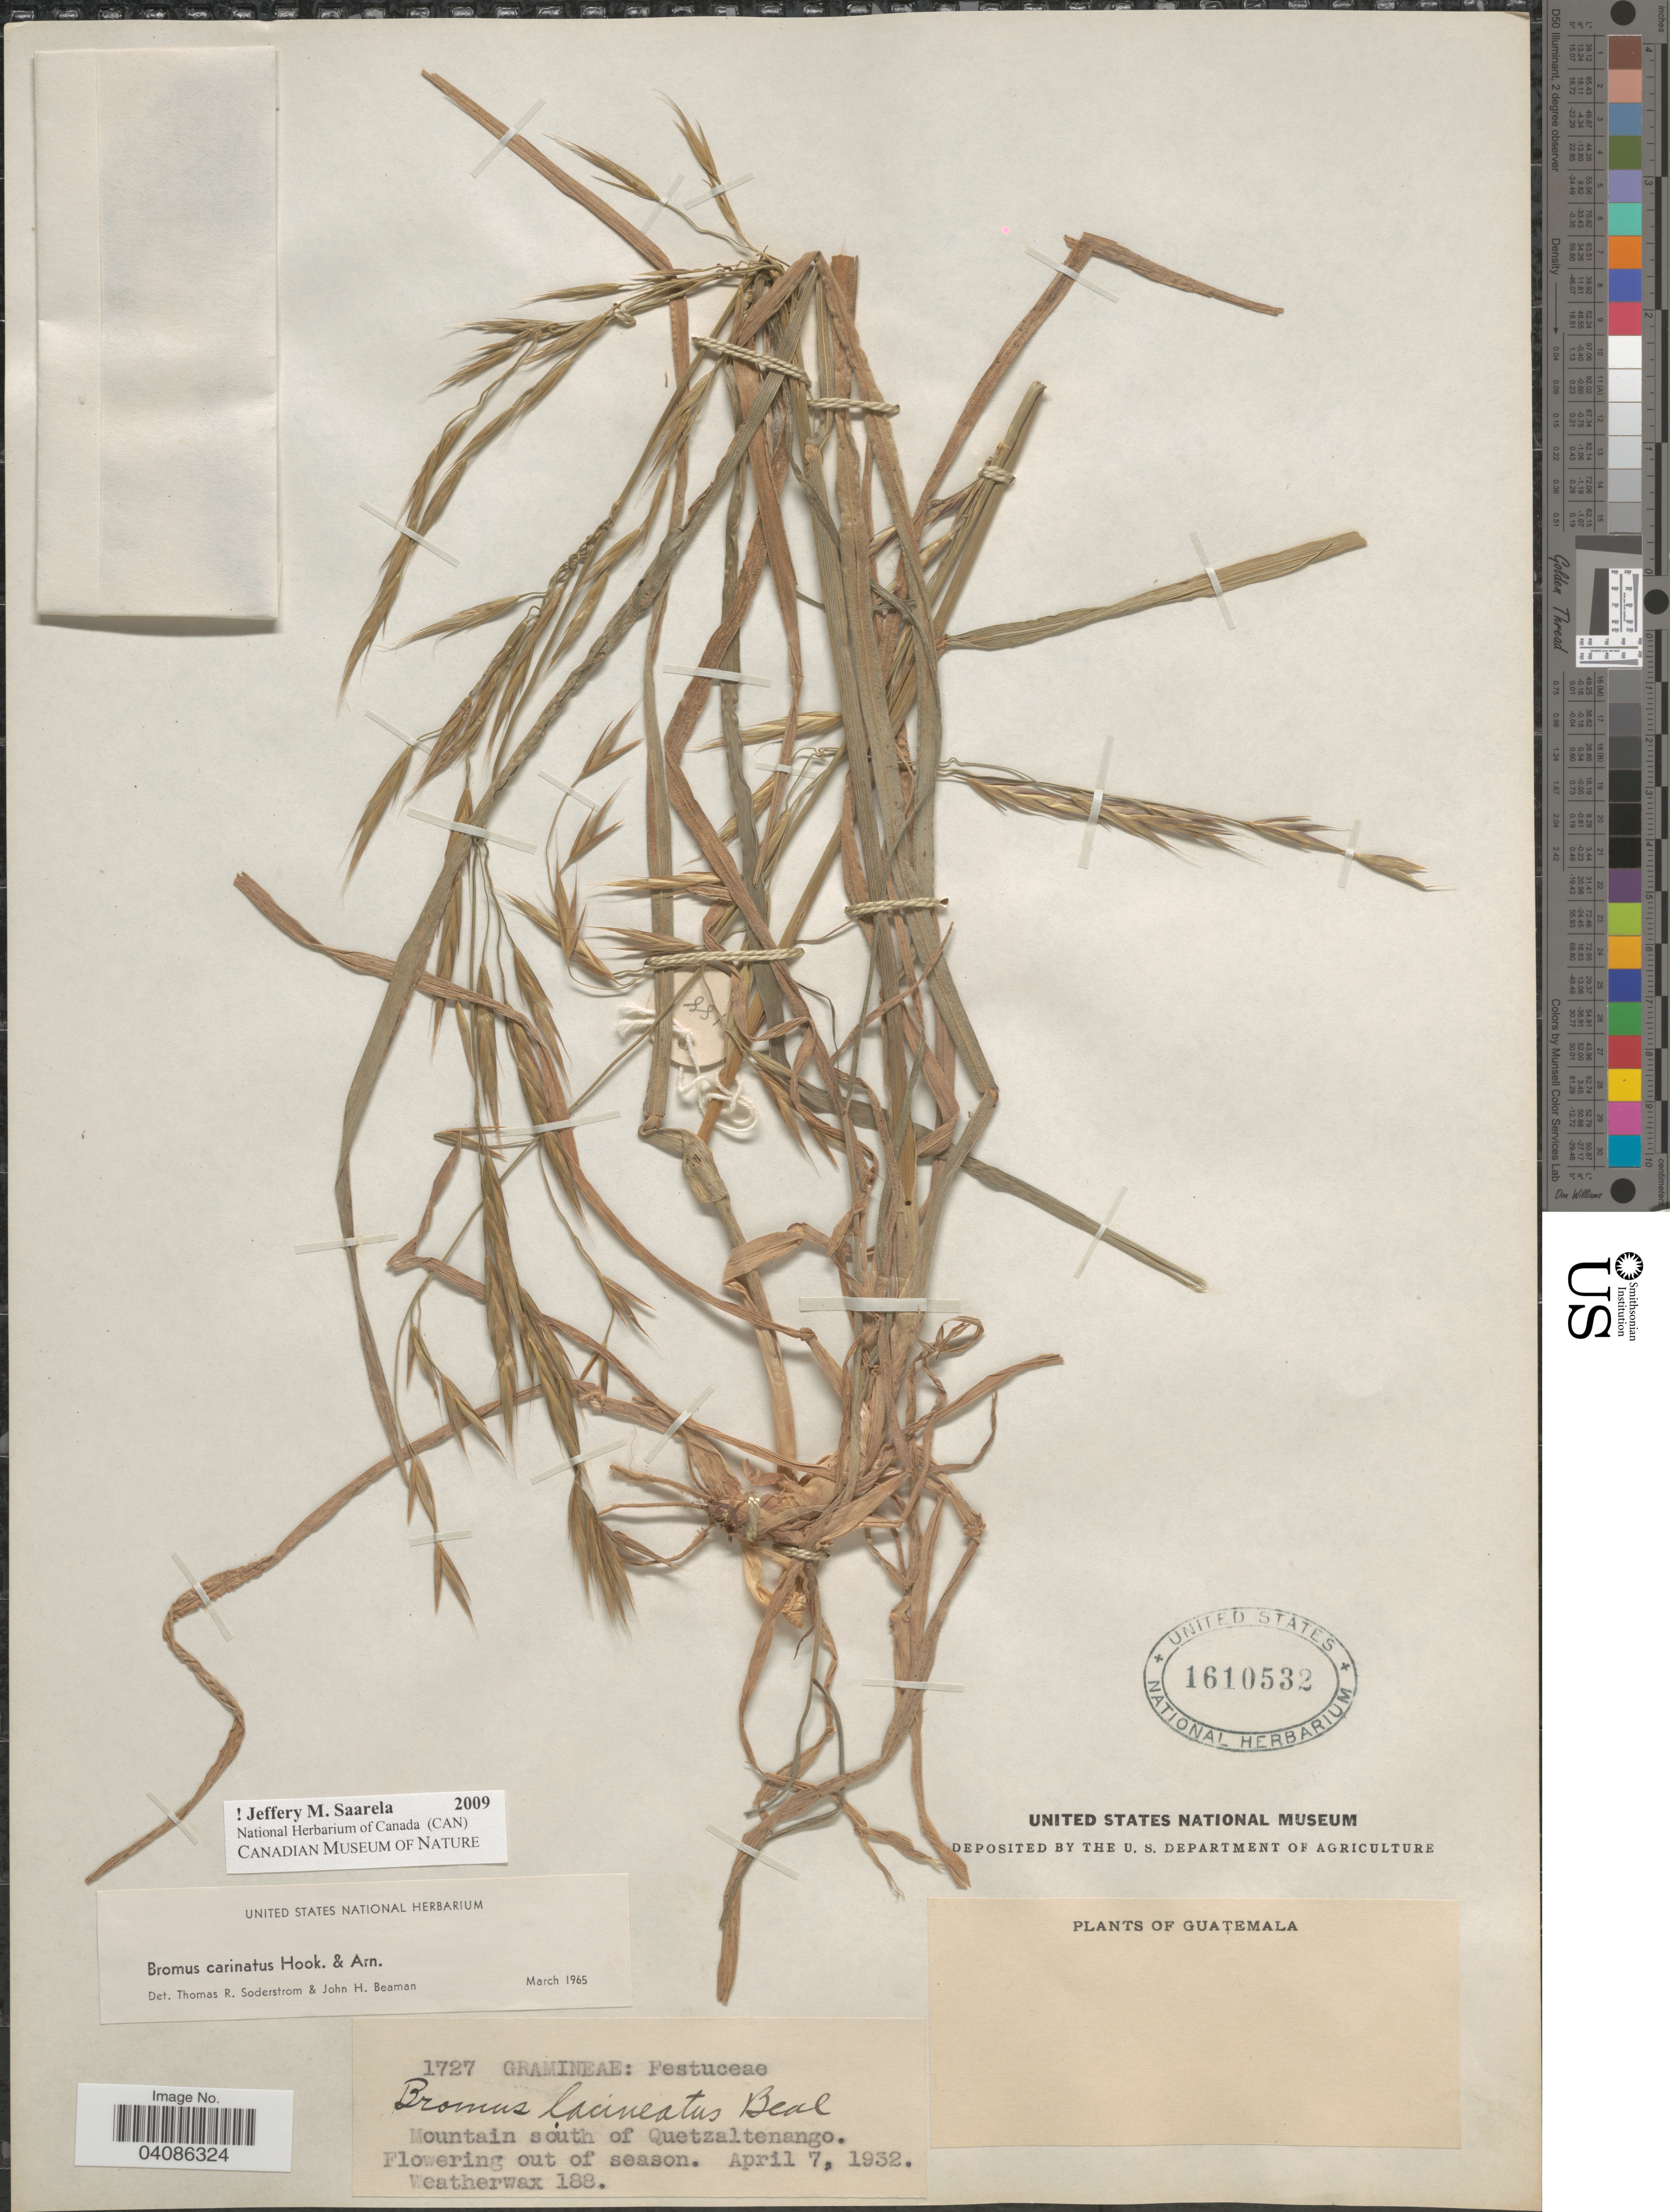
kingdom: Plantae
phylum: Tracheophyta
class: Liliopsida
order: Poales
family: Poaceae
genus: Bromus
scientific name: Bromus carinatus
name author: Hook. & Arn.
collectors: -. Weatherwax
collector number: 188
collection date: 1932-04-07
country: Guatemala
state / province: Quetzaltenango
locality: Mountain south of Quetzaltenango.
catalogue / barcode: US 1610532